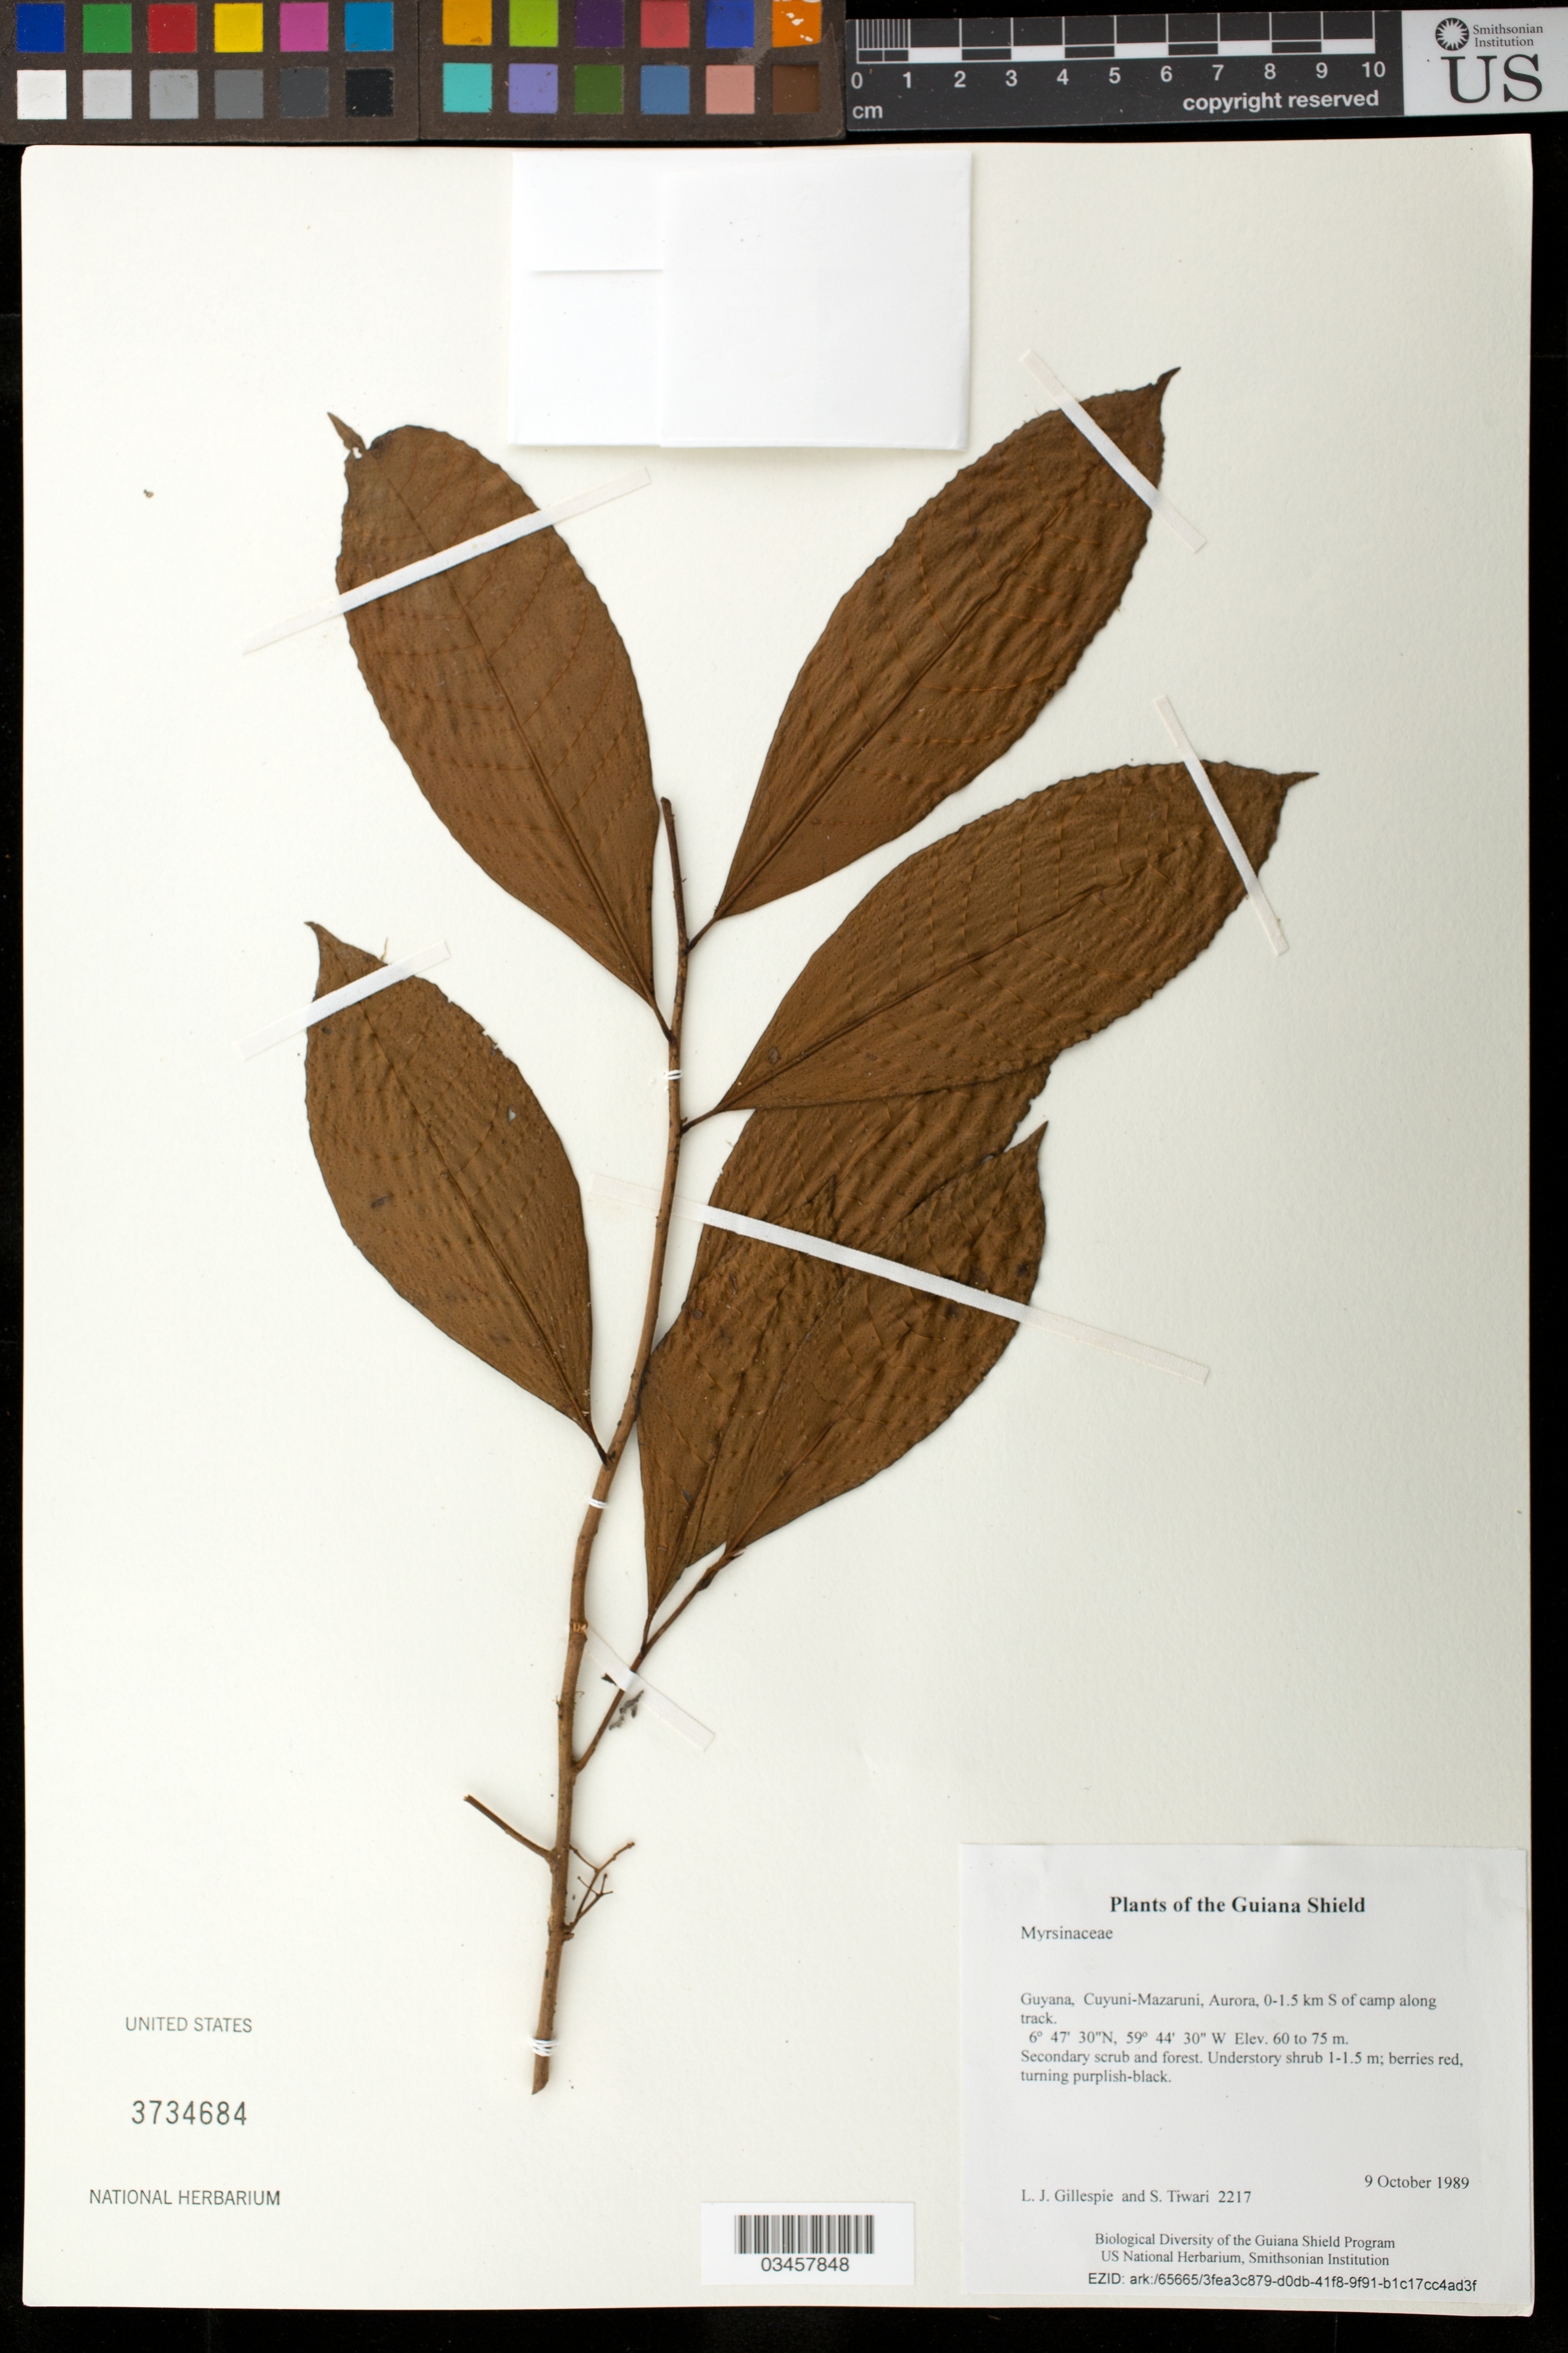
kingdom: Plantae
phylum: Tracheophyta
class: Magnoliopsida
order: Ericales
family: Primulaceae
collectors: L. J. Gillespie & S. Tiwari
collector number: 2217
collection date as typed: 9 October 1989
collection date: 1989-10-09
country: Guyana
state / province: Cuyuni-Mazaruni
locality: Aurora, 0-1.5 km S of camp along track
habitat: Secondary scrub and forest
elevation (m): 60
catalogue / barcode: US 3734684